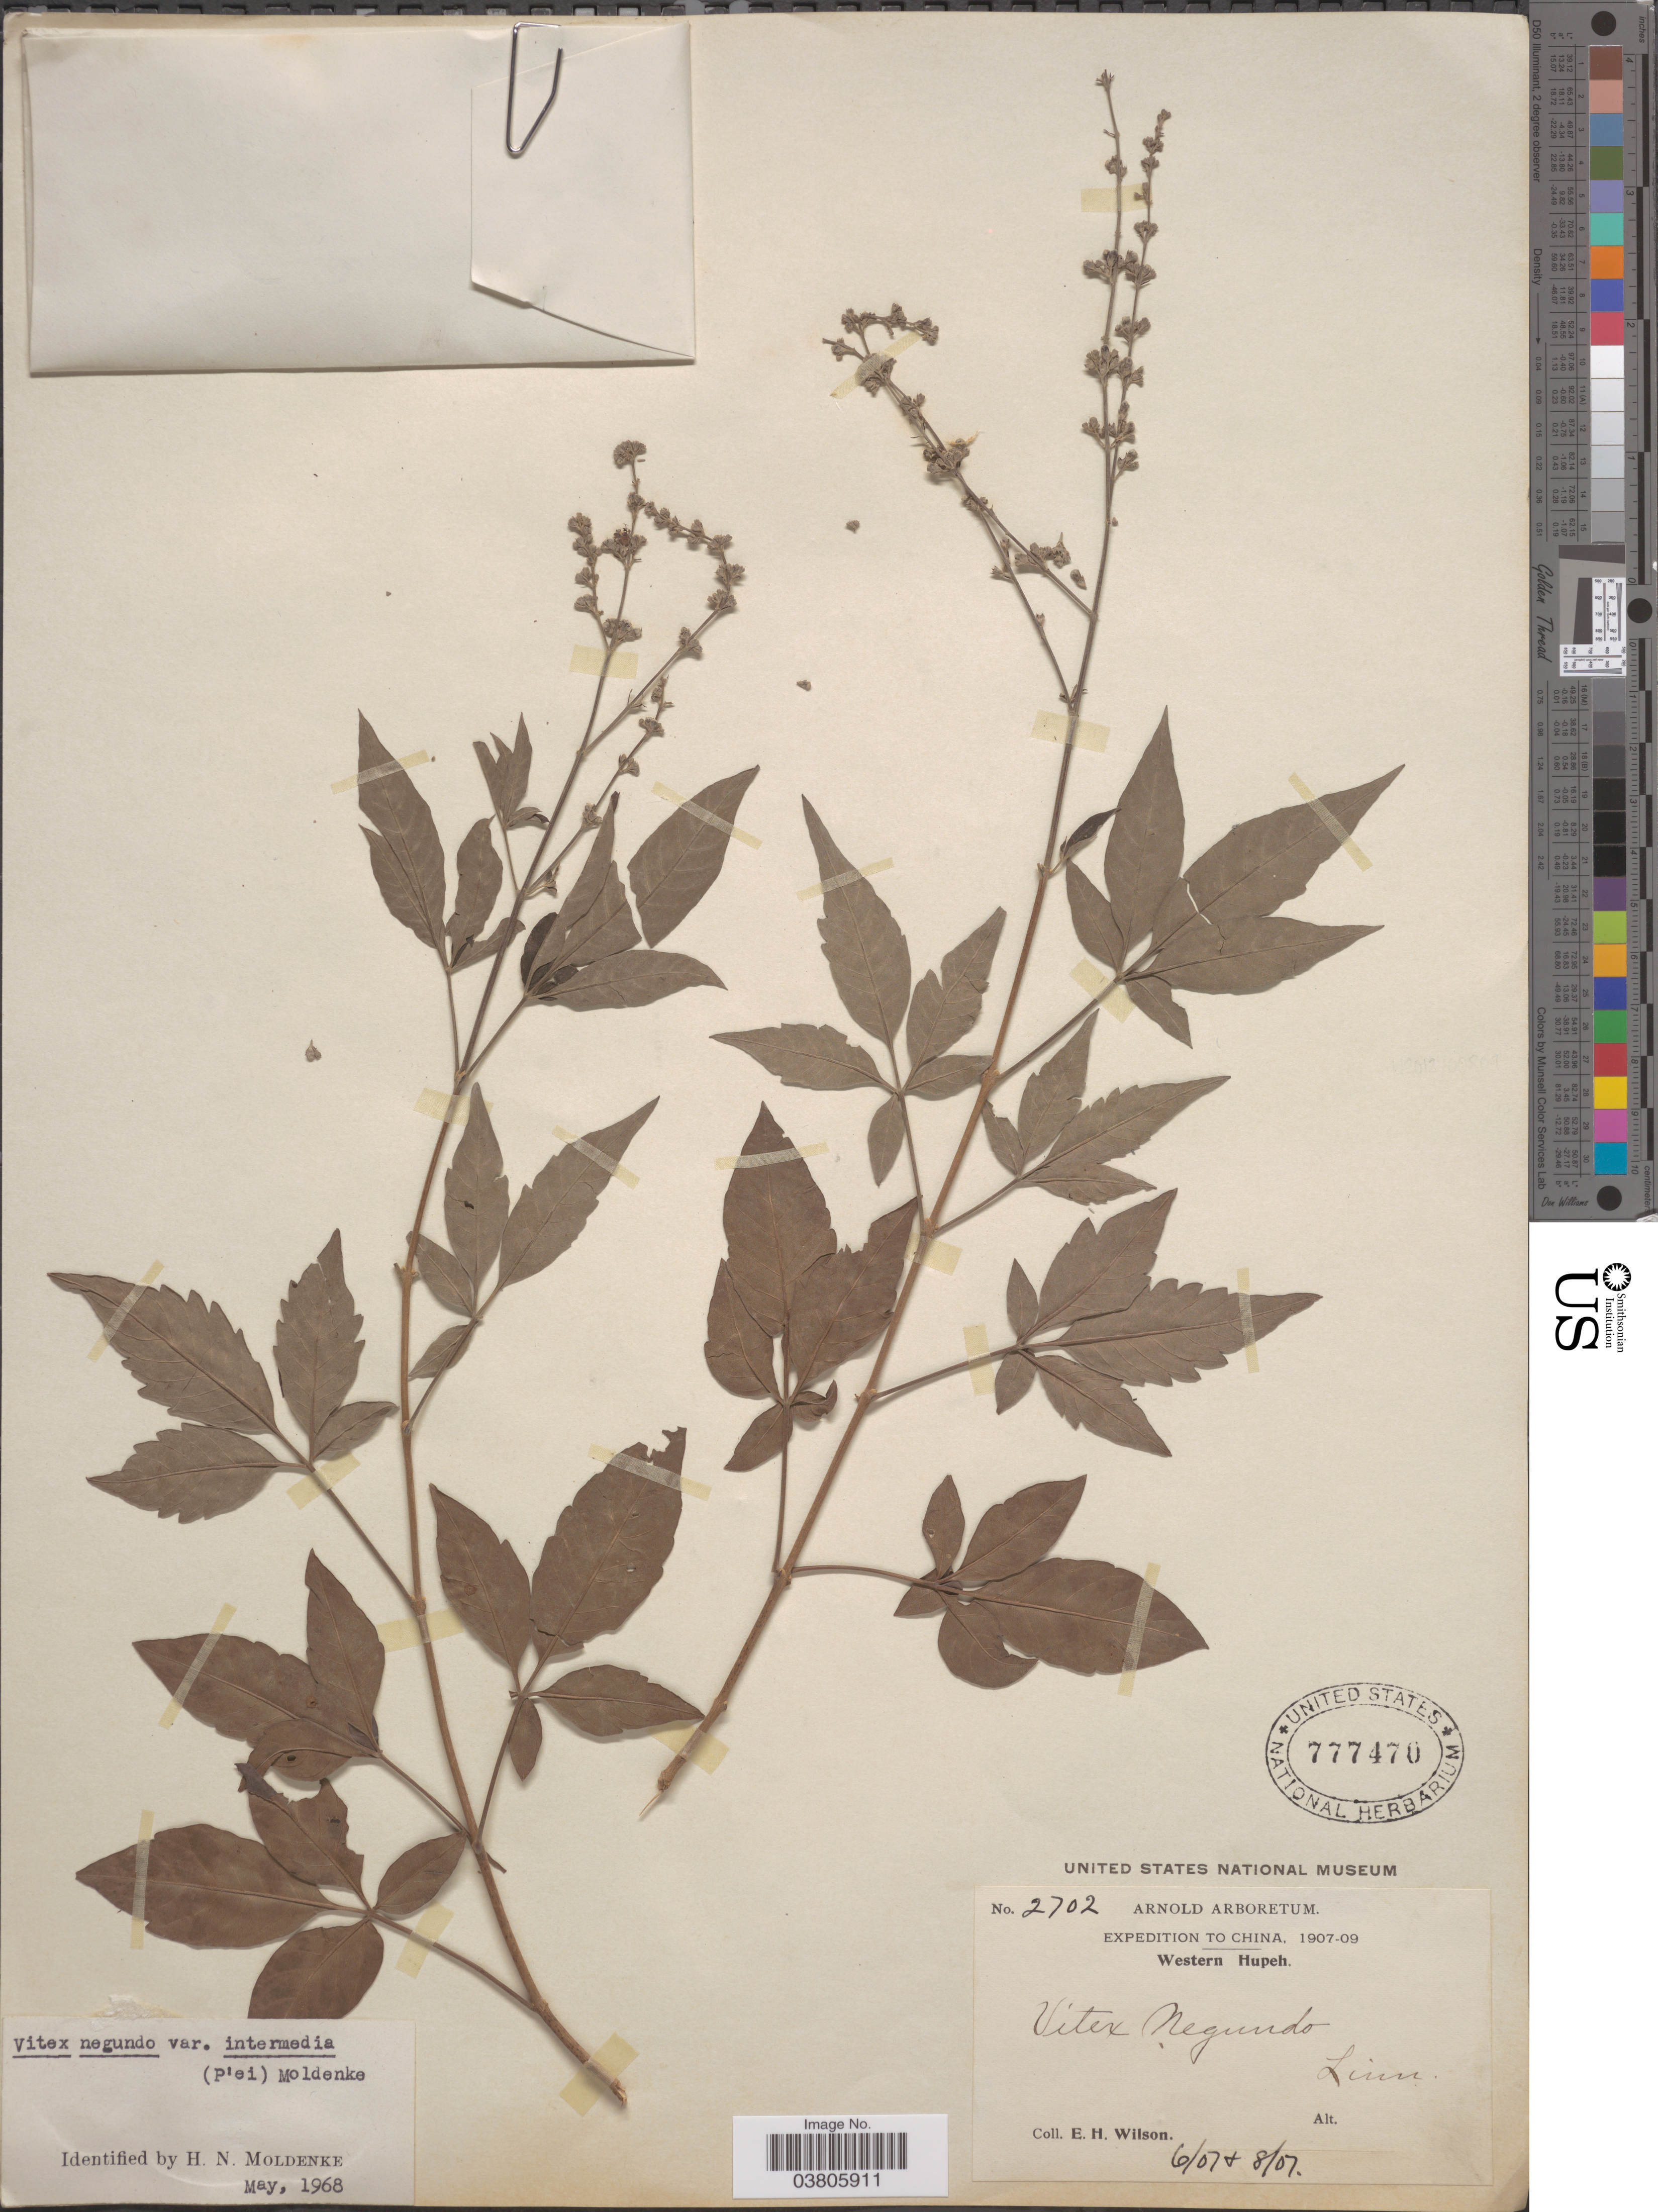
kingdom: Plantae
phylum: Tracheophyta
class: Magnoliopsida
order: Lamiales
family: Lamiaceae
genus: Vitex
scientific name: Vitex negundo var. intermedia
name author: (C. Pei) Moldenke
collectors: E. Wilson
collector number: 2702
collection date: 1907-06/1907-08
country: China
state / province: Hubei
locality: Western Hupeh.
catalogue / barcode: US 777470